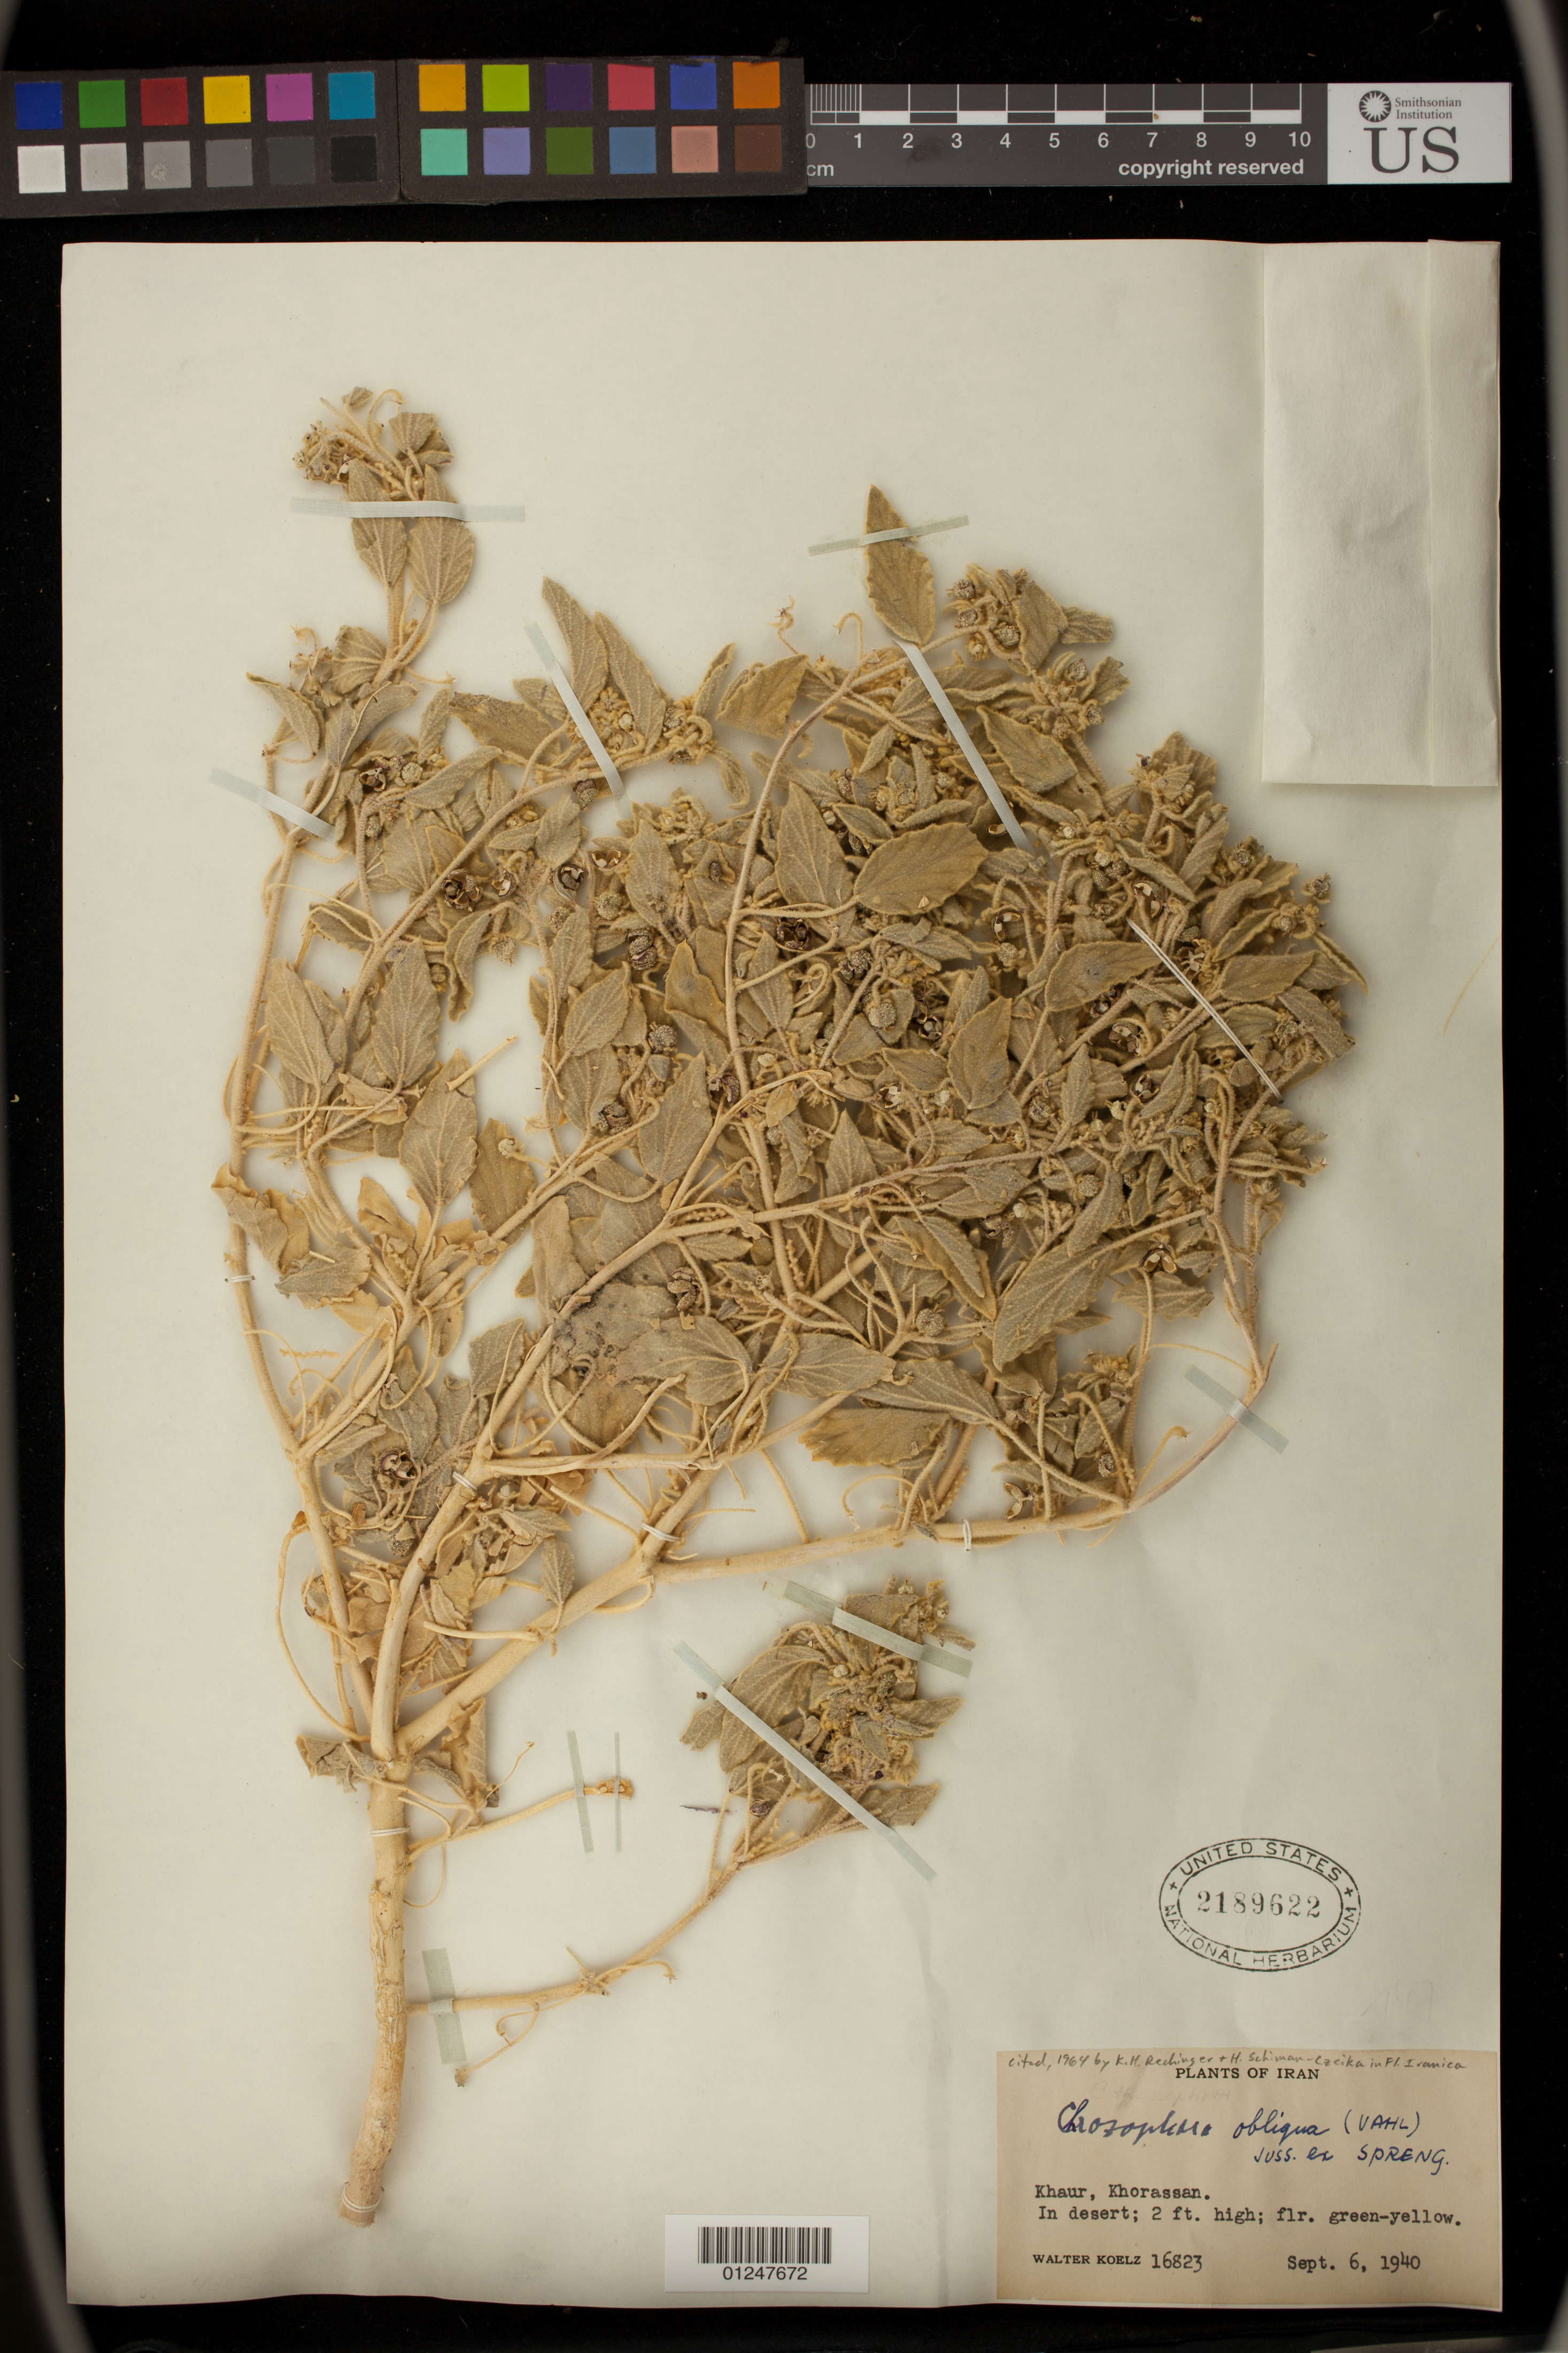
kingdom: Plantae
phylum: Tracheophyta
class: Magnoliopsida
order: Malpighiales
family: Euphorbiaceae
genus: Chrozophora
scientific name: Chrozophora obliqua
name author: Schweinf.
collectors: W. N. Koelz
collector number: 16823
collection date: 1940-09-06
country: Iran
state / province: Khorasan [obsolete]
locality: Khaur, Khorassan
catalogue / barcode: US 2189622